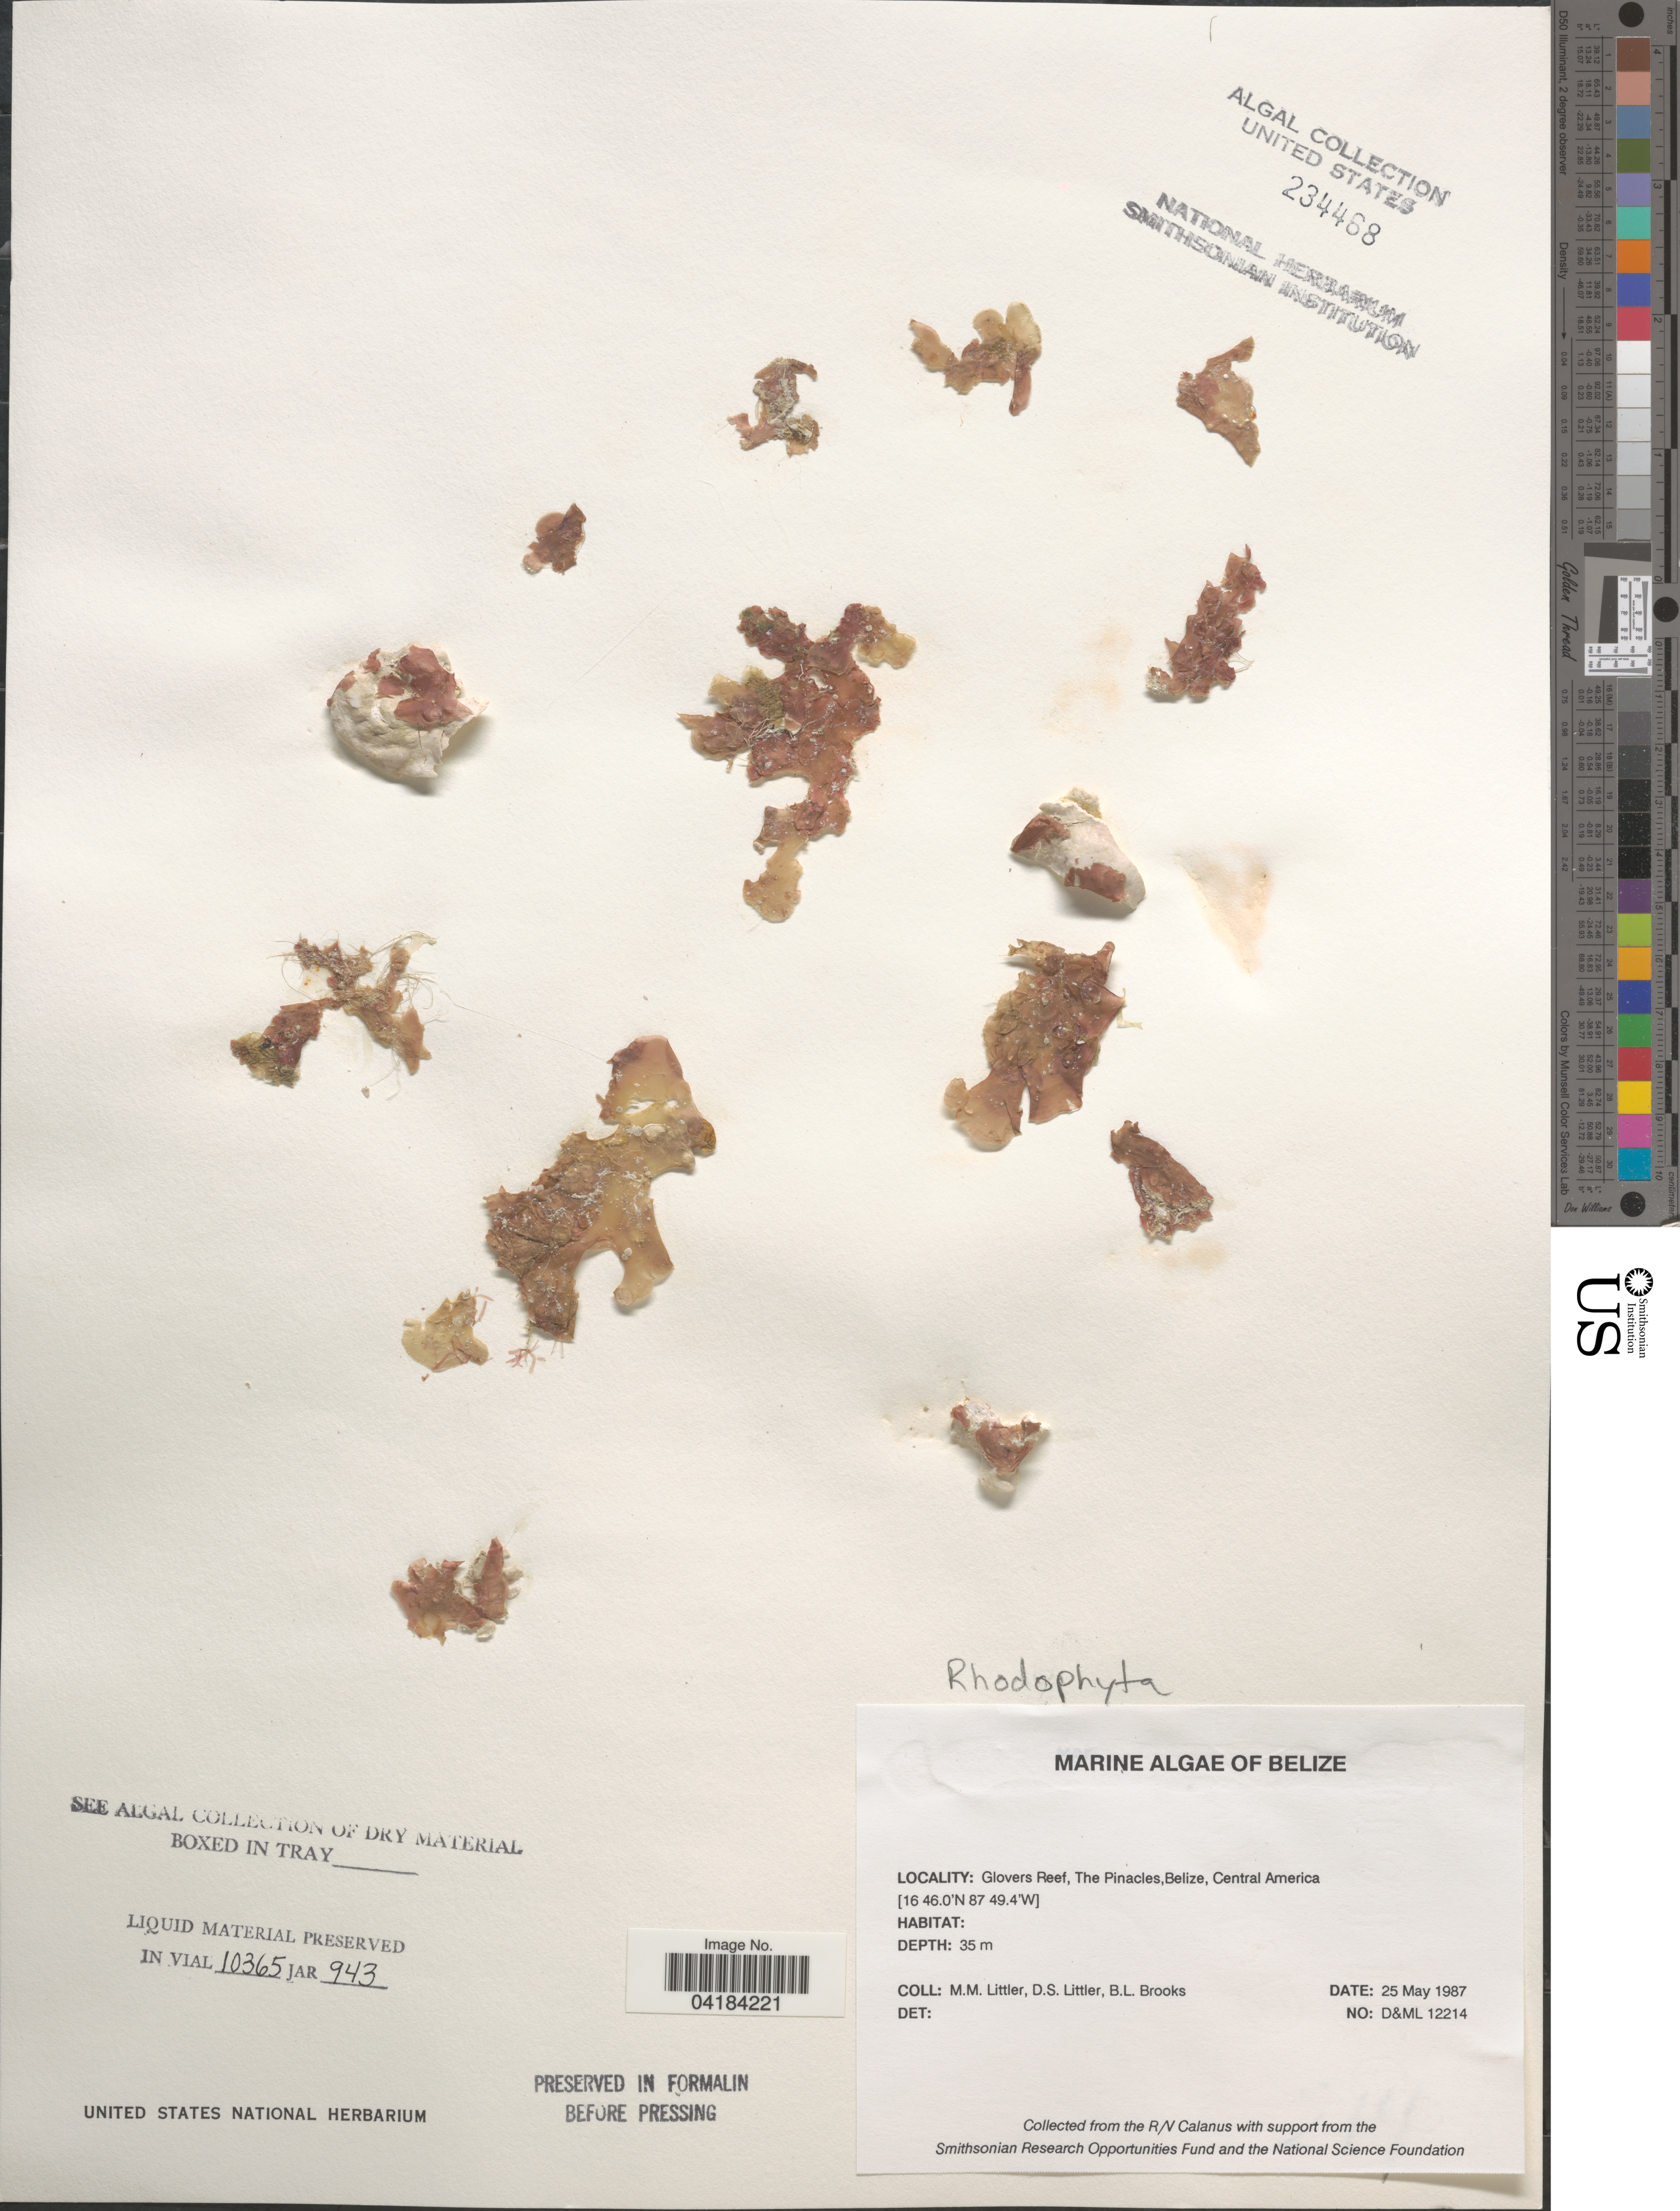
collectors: D. S. Littler & B. Brooks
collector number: D&ML12214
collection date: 1987-05-25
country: Belize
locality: Glovers Reef, The Pinacles.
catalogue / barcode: US 234468